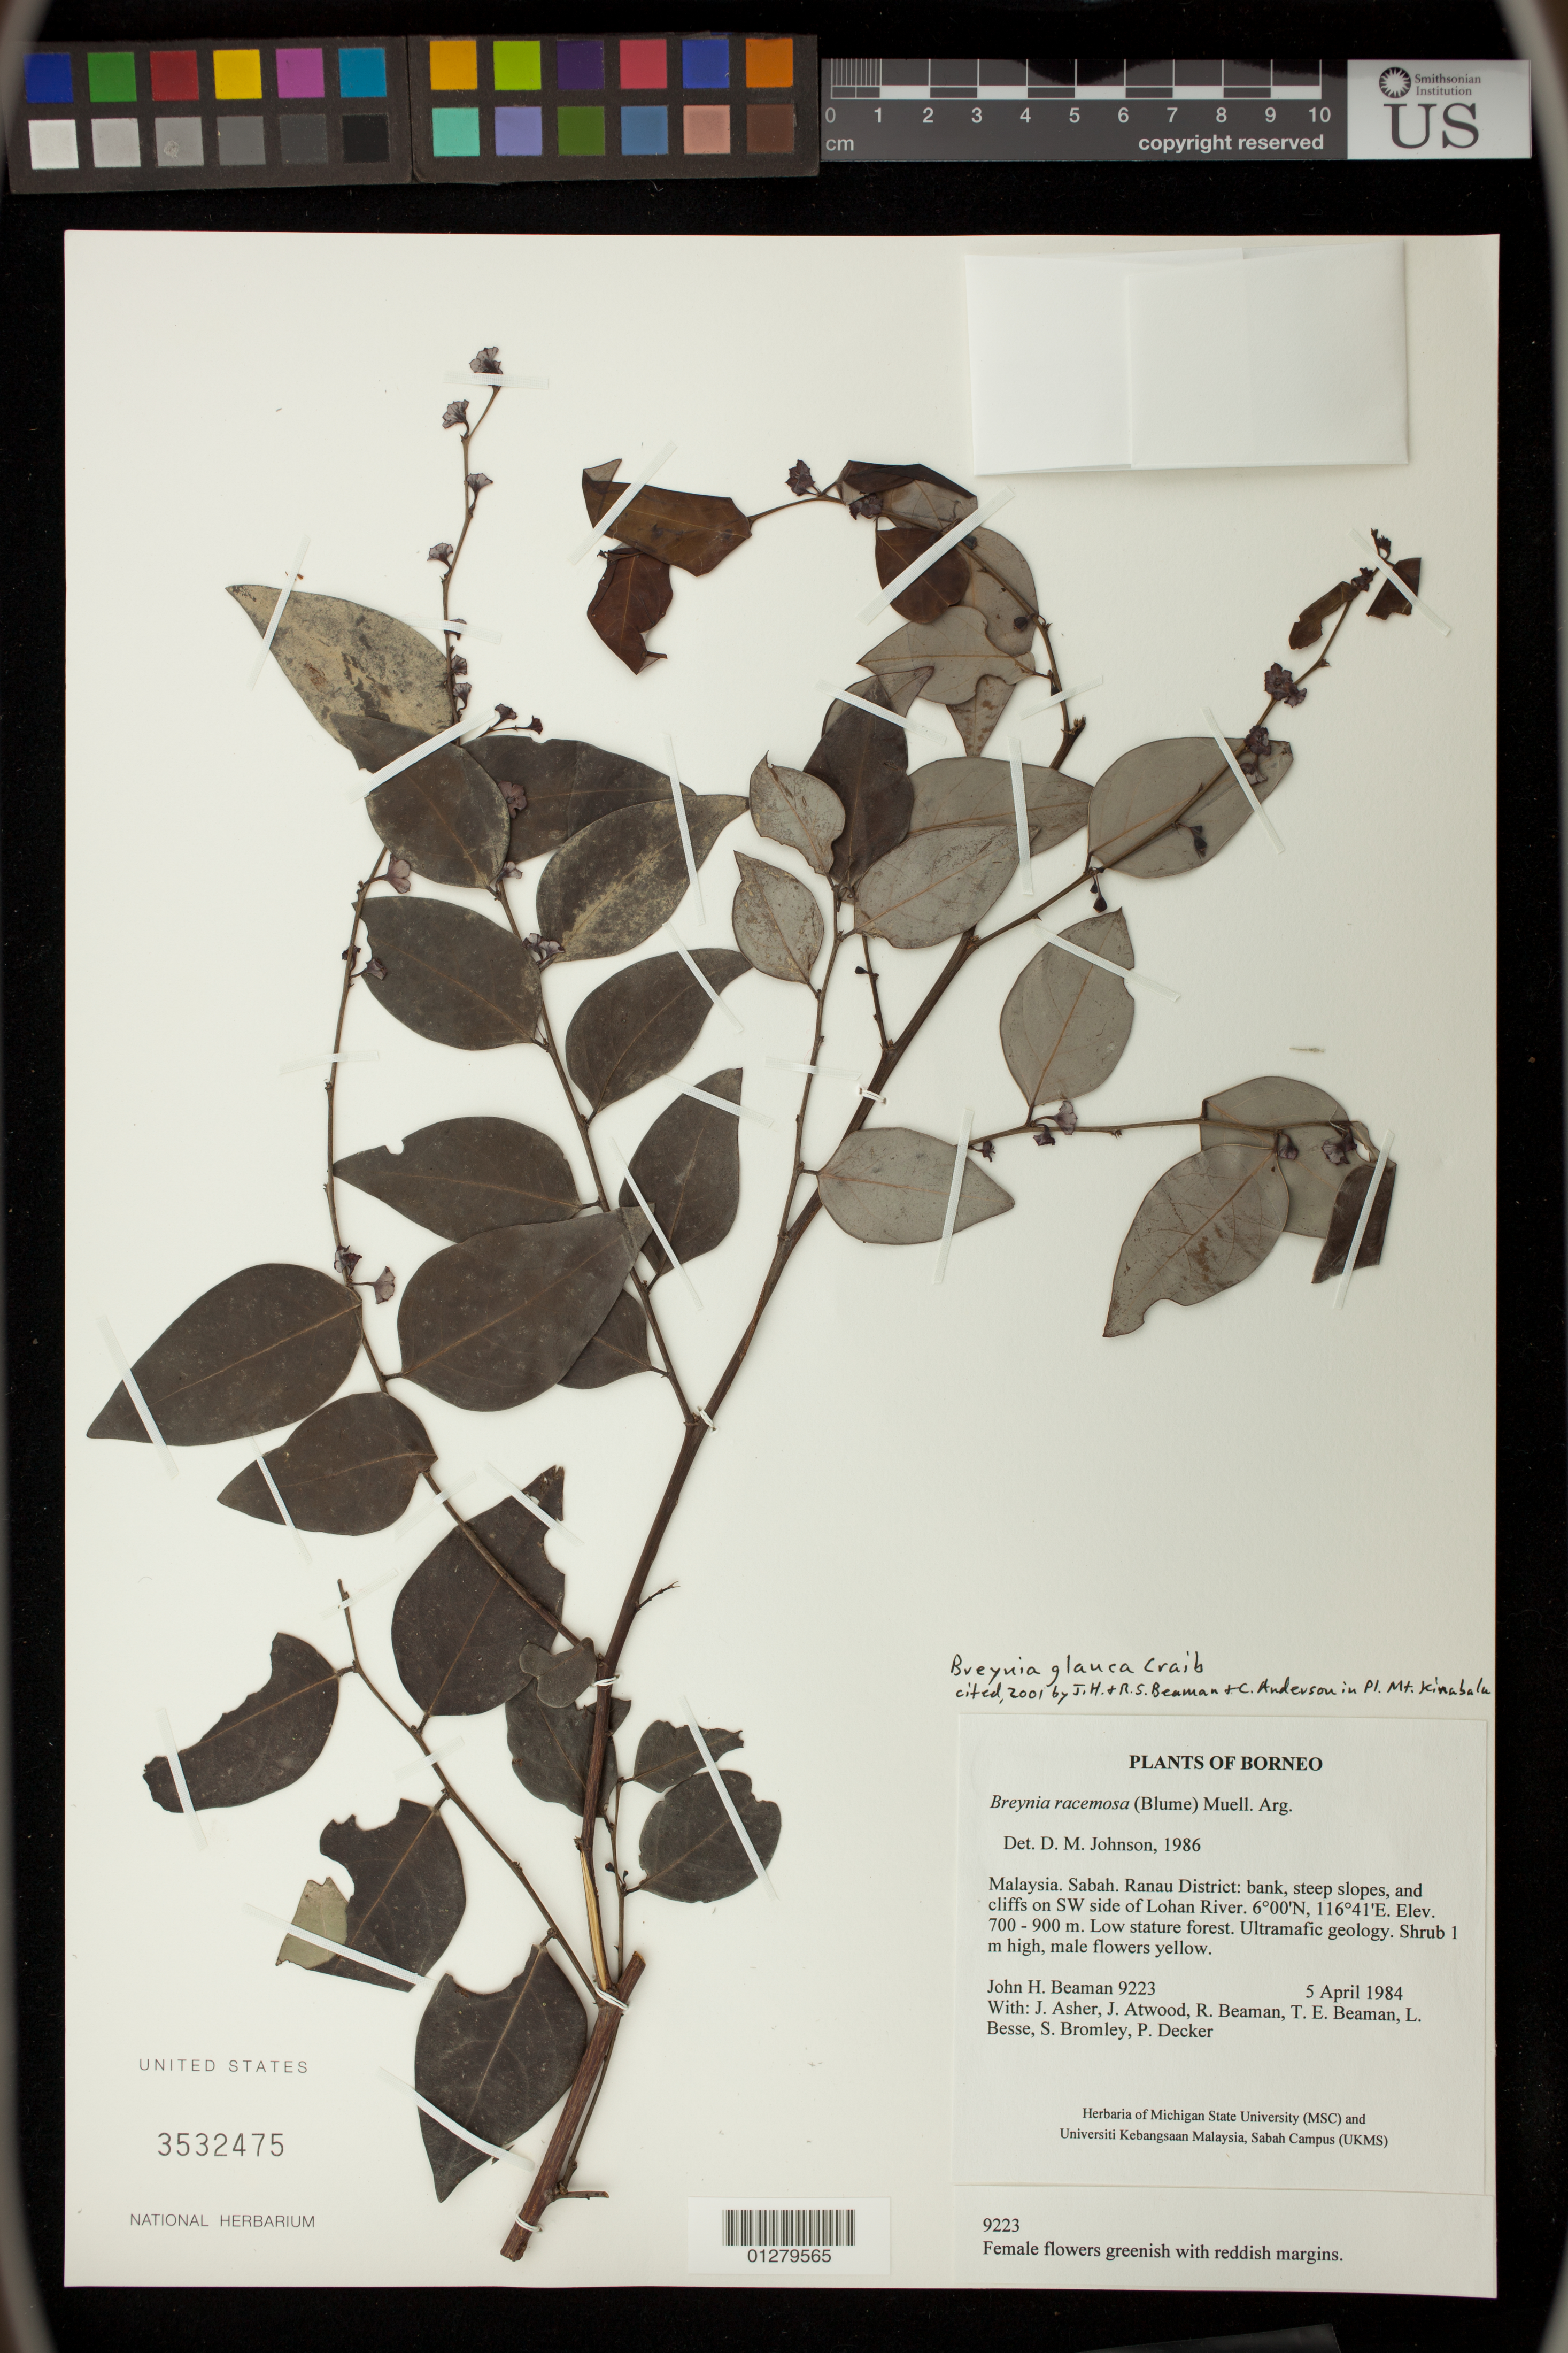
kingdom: Plantae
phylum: Tracheophyta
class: Magnoliopsida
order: Malpighiales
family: Phyllanthaceae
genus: Breynia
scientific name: Breynia glauca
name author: Craib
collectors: J. H. Beaman, J. Asher, J. Atwood & R. S. Beaman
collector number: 9223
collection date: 1984-04-05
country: Malaysia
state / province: Sabah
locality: Borneo. Ranau District: SW side of Lohan River.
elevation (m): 700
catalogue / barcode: US 3532475